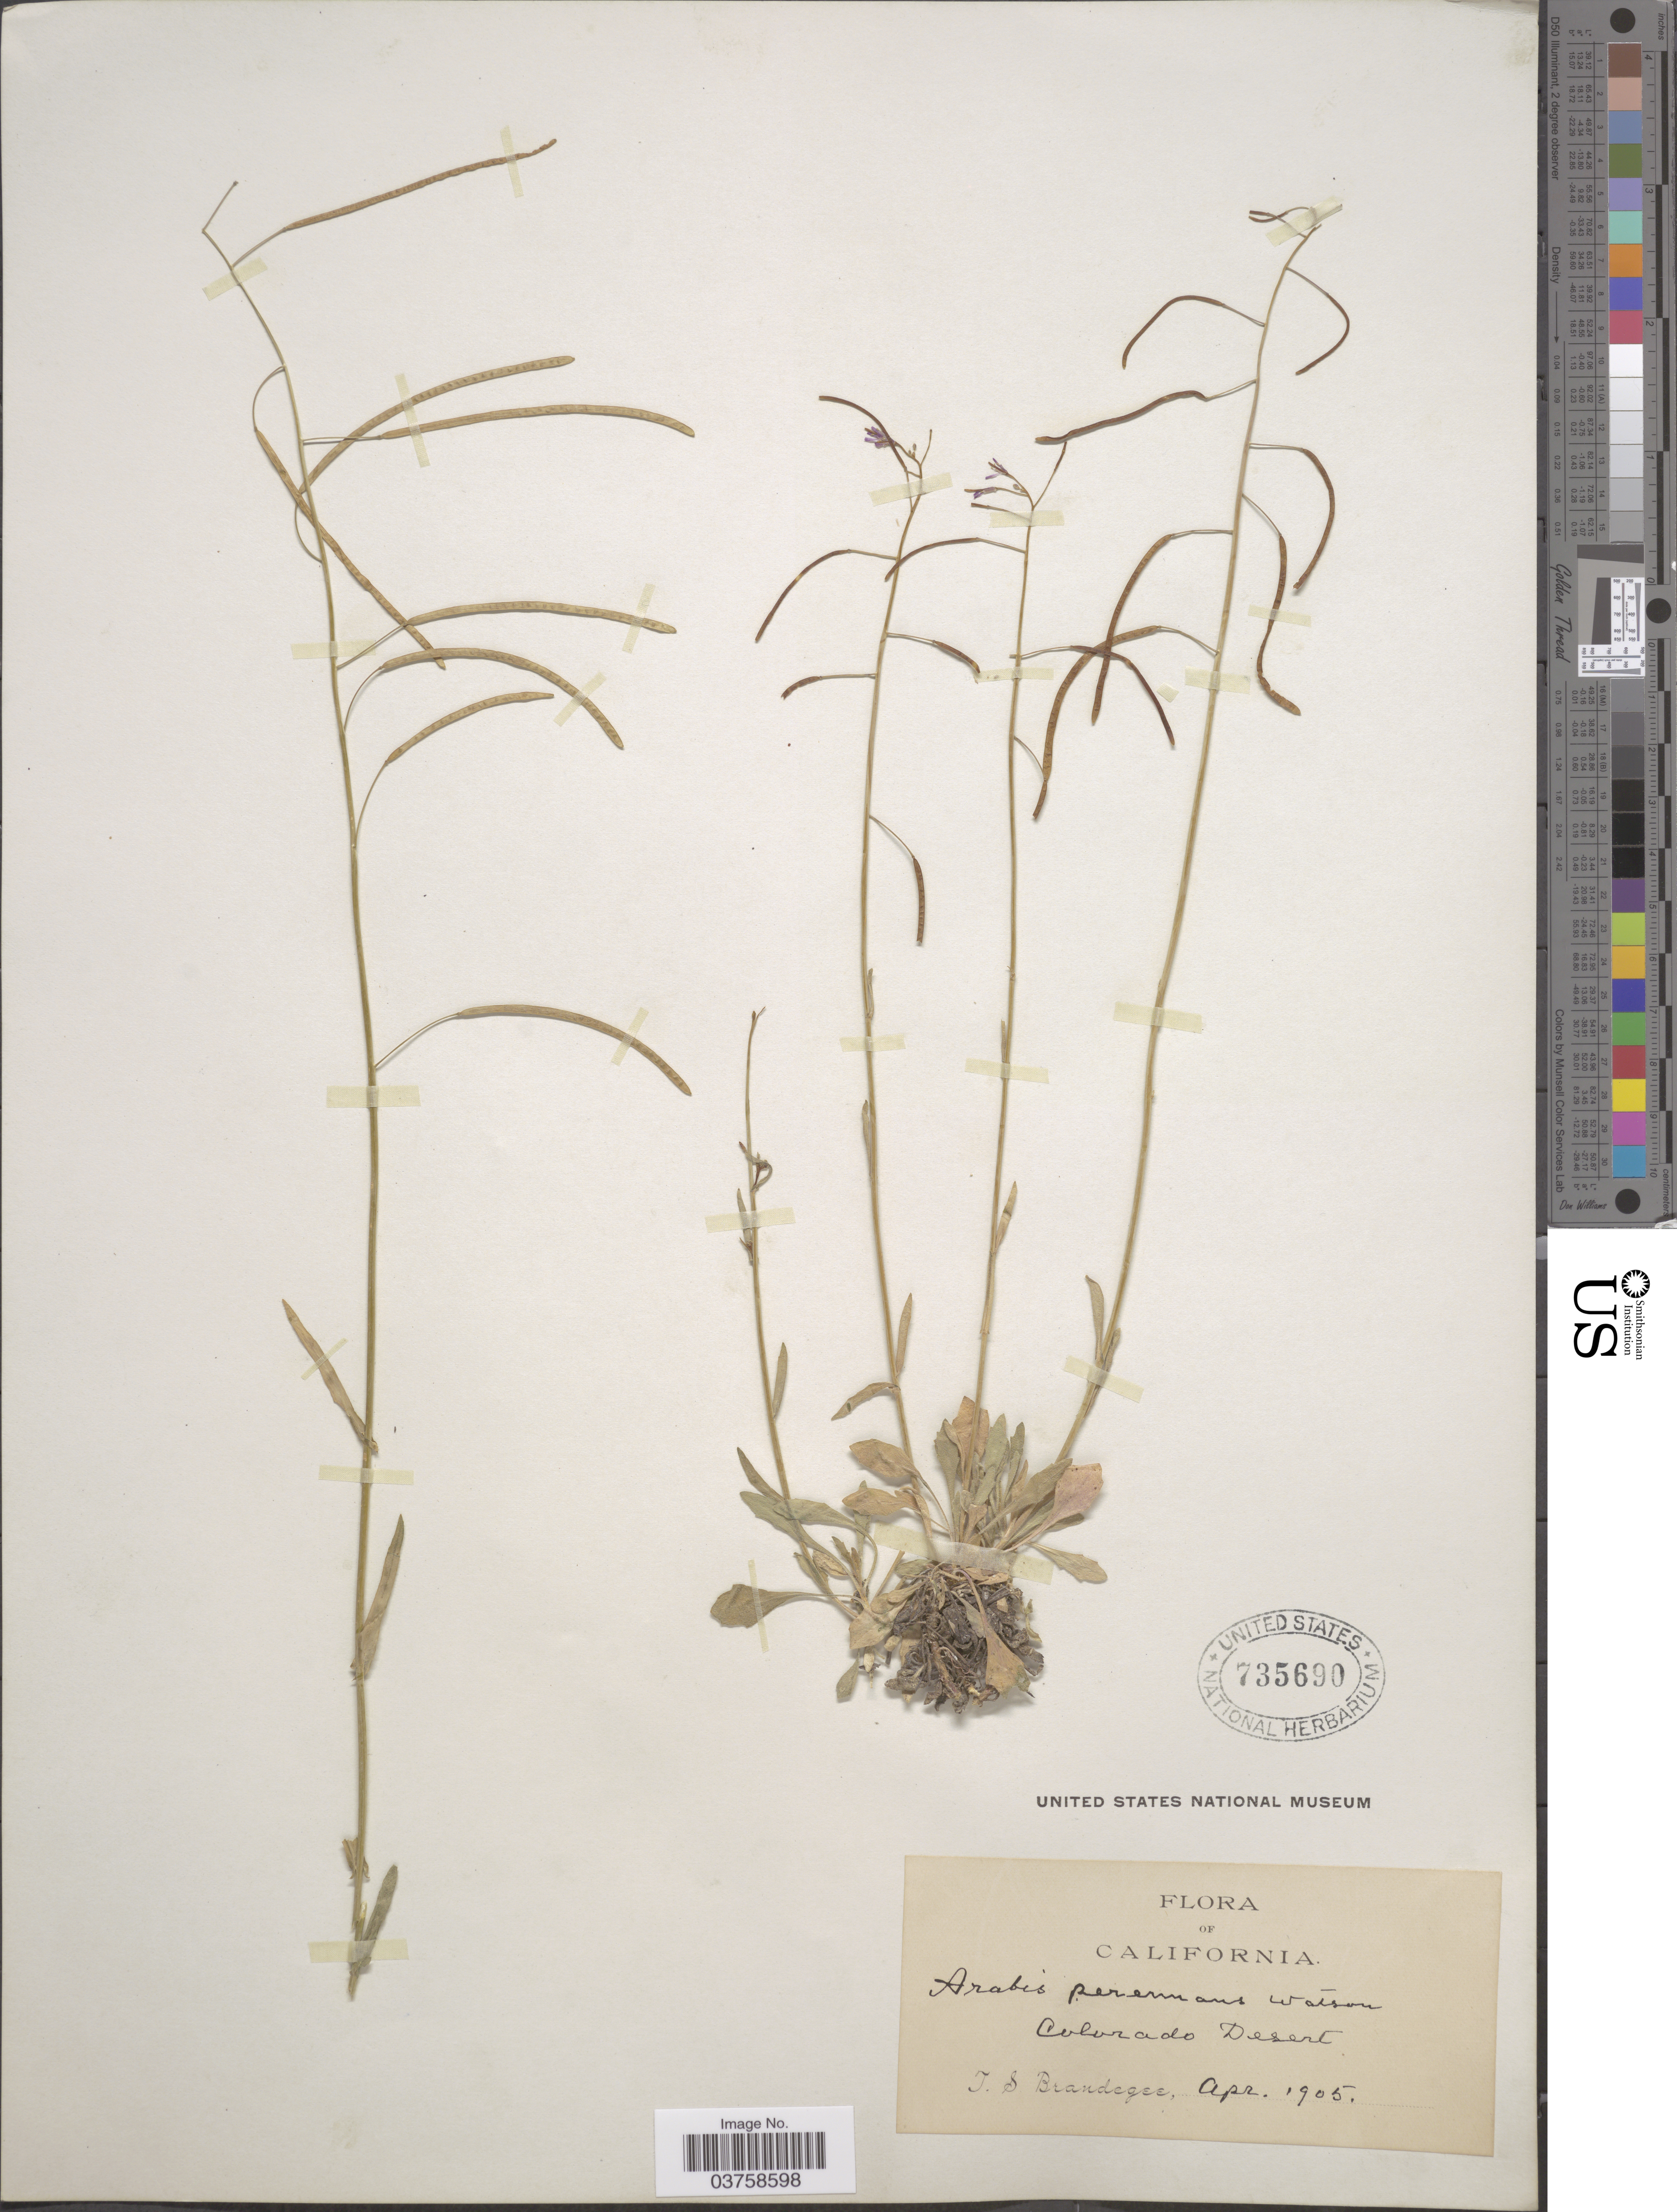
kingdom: Plantae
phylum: Tracheophyta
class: Magnoliopsida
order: Brassicales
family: Brassicaceae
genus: Arabis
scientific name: Arabis perennans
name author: S. Watson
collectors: T. S. Brandegee (herbarium)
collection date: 1905-04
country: United States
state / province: California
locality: Colorado Desert.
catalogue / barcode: US 735690